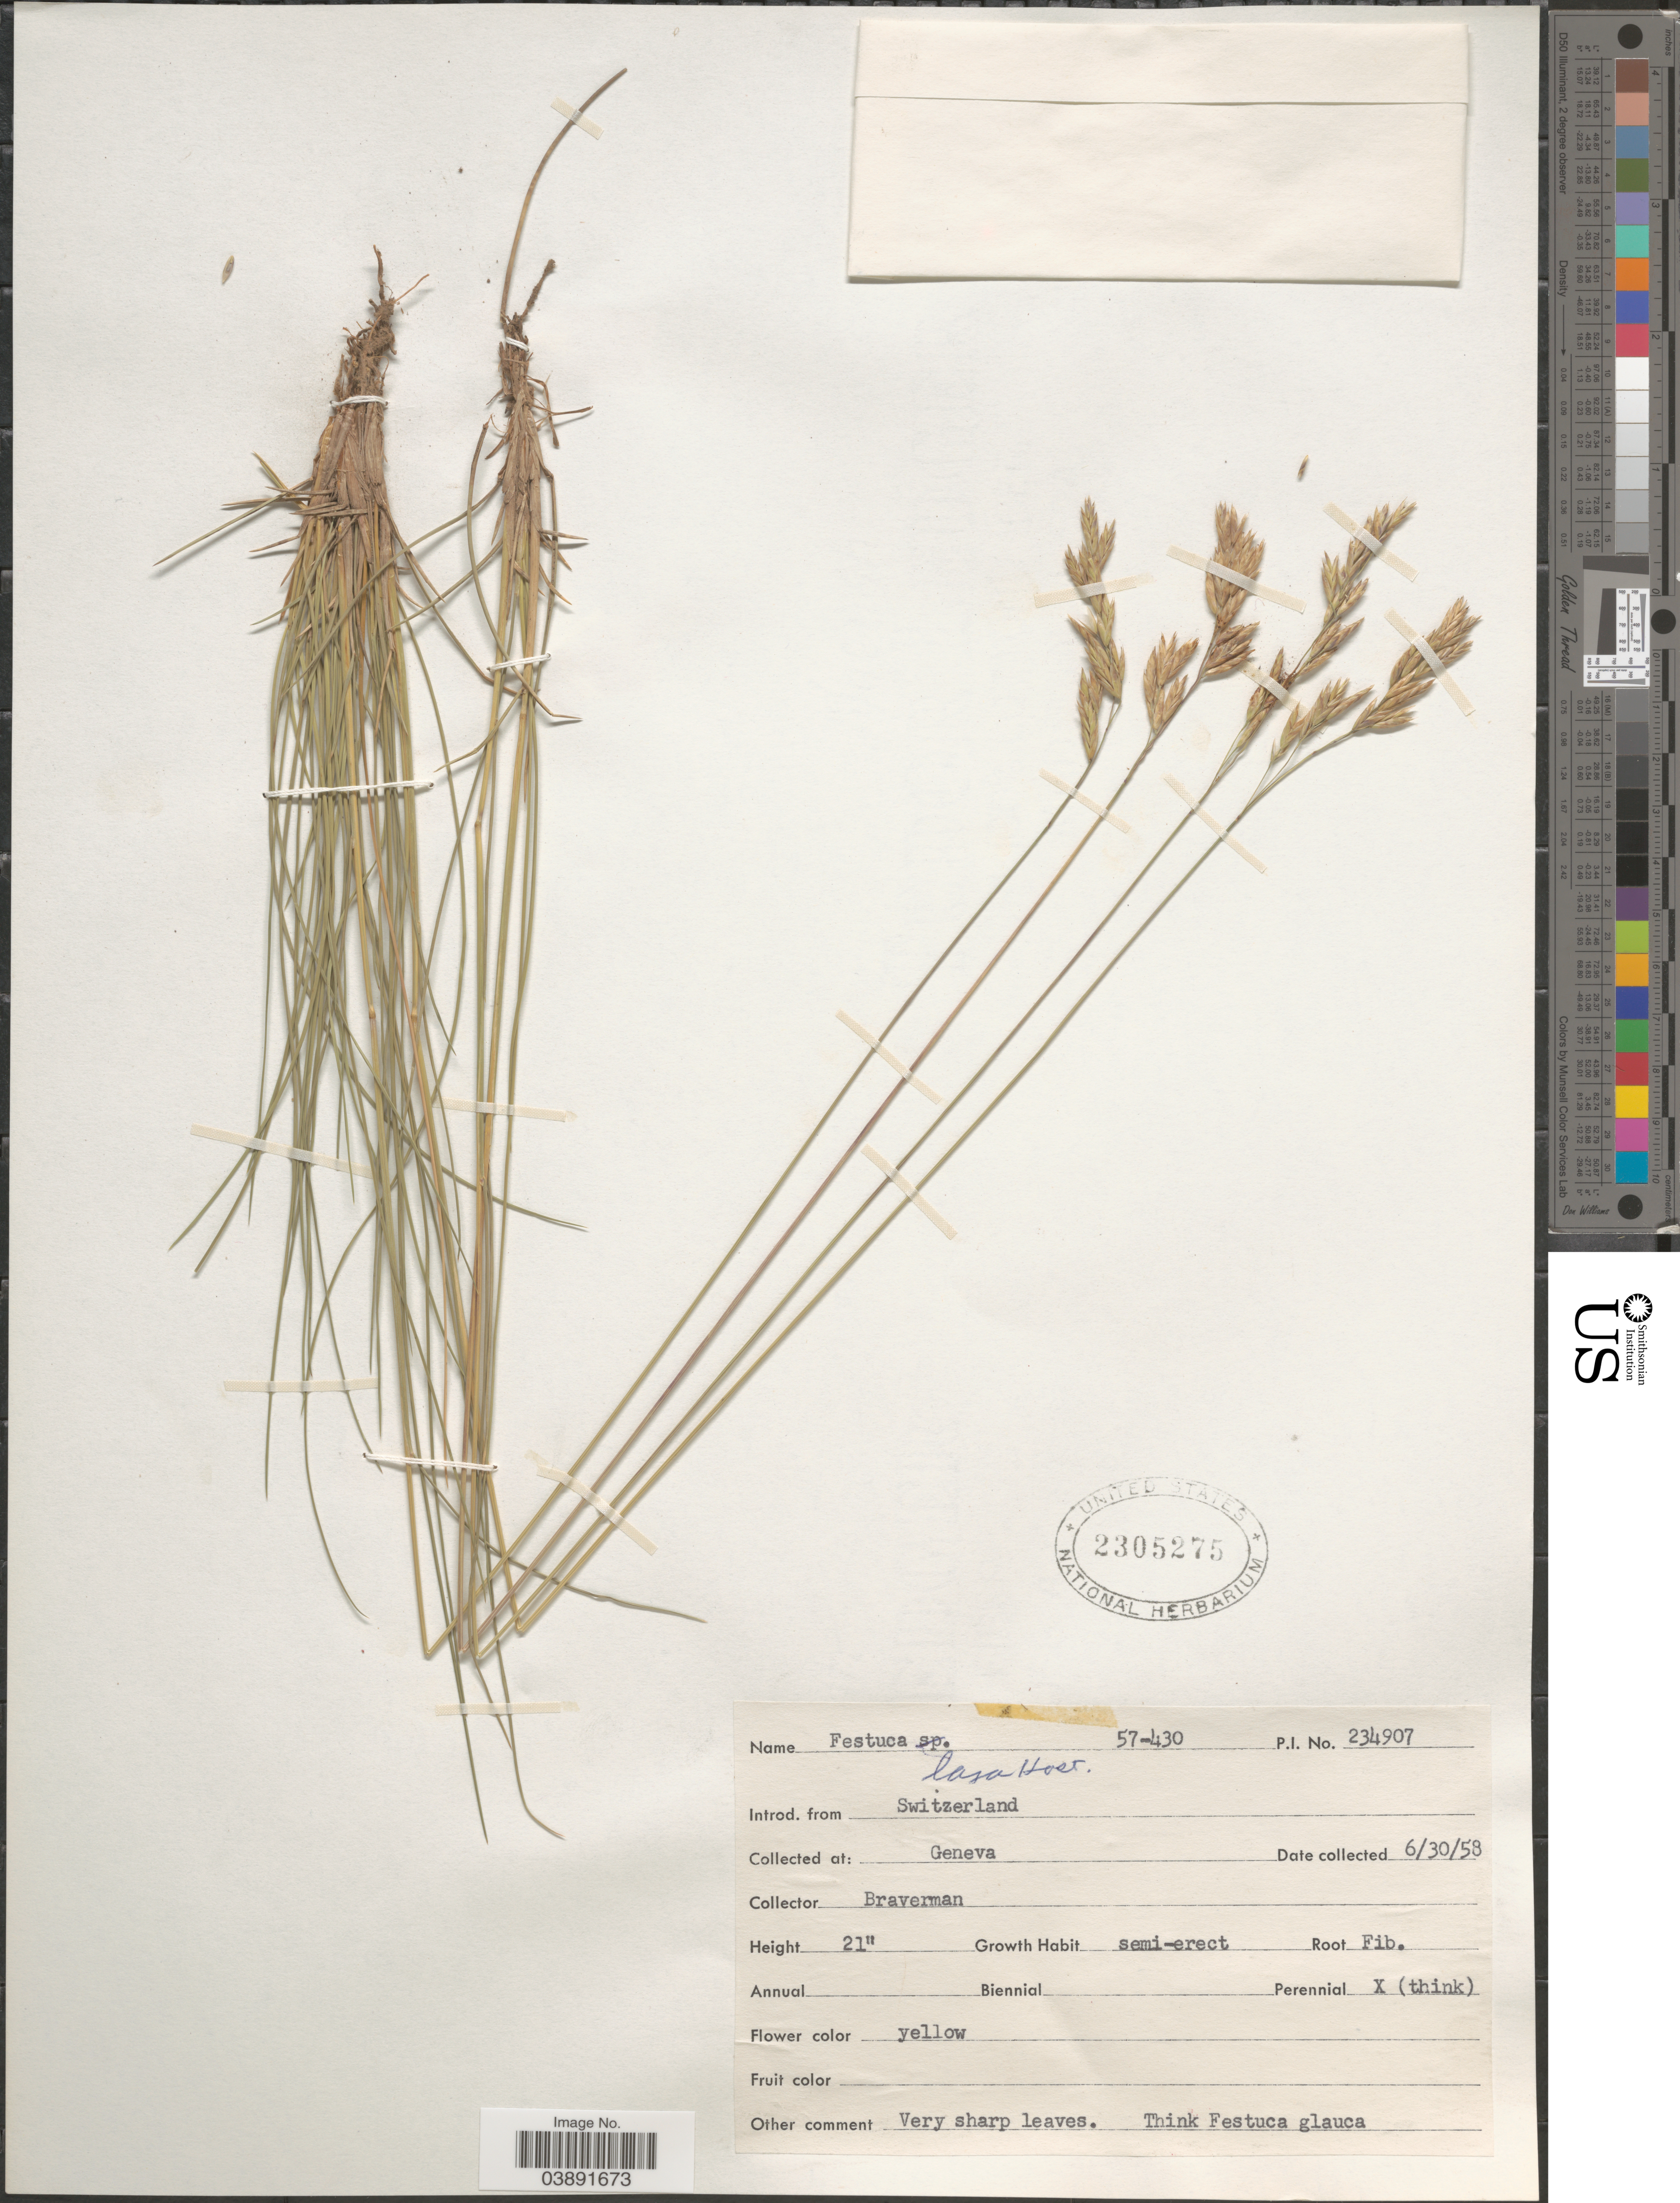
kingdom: Plantae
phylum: Tracheophyta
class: Liliopsida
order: Poales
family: Poaceae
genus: Festuca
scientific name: Festuca laxa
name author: Host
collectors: Braverman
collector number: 234907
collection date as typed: Transcribed d/m/y: 30/6/58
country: Switzerland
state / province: Genève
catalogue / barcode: US 2305275